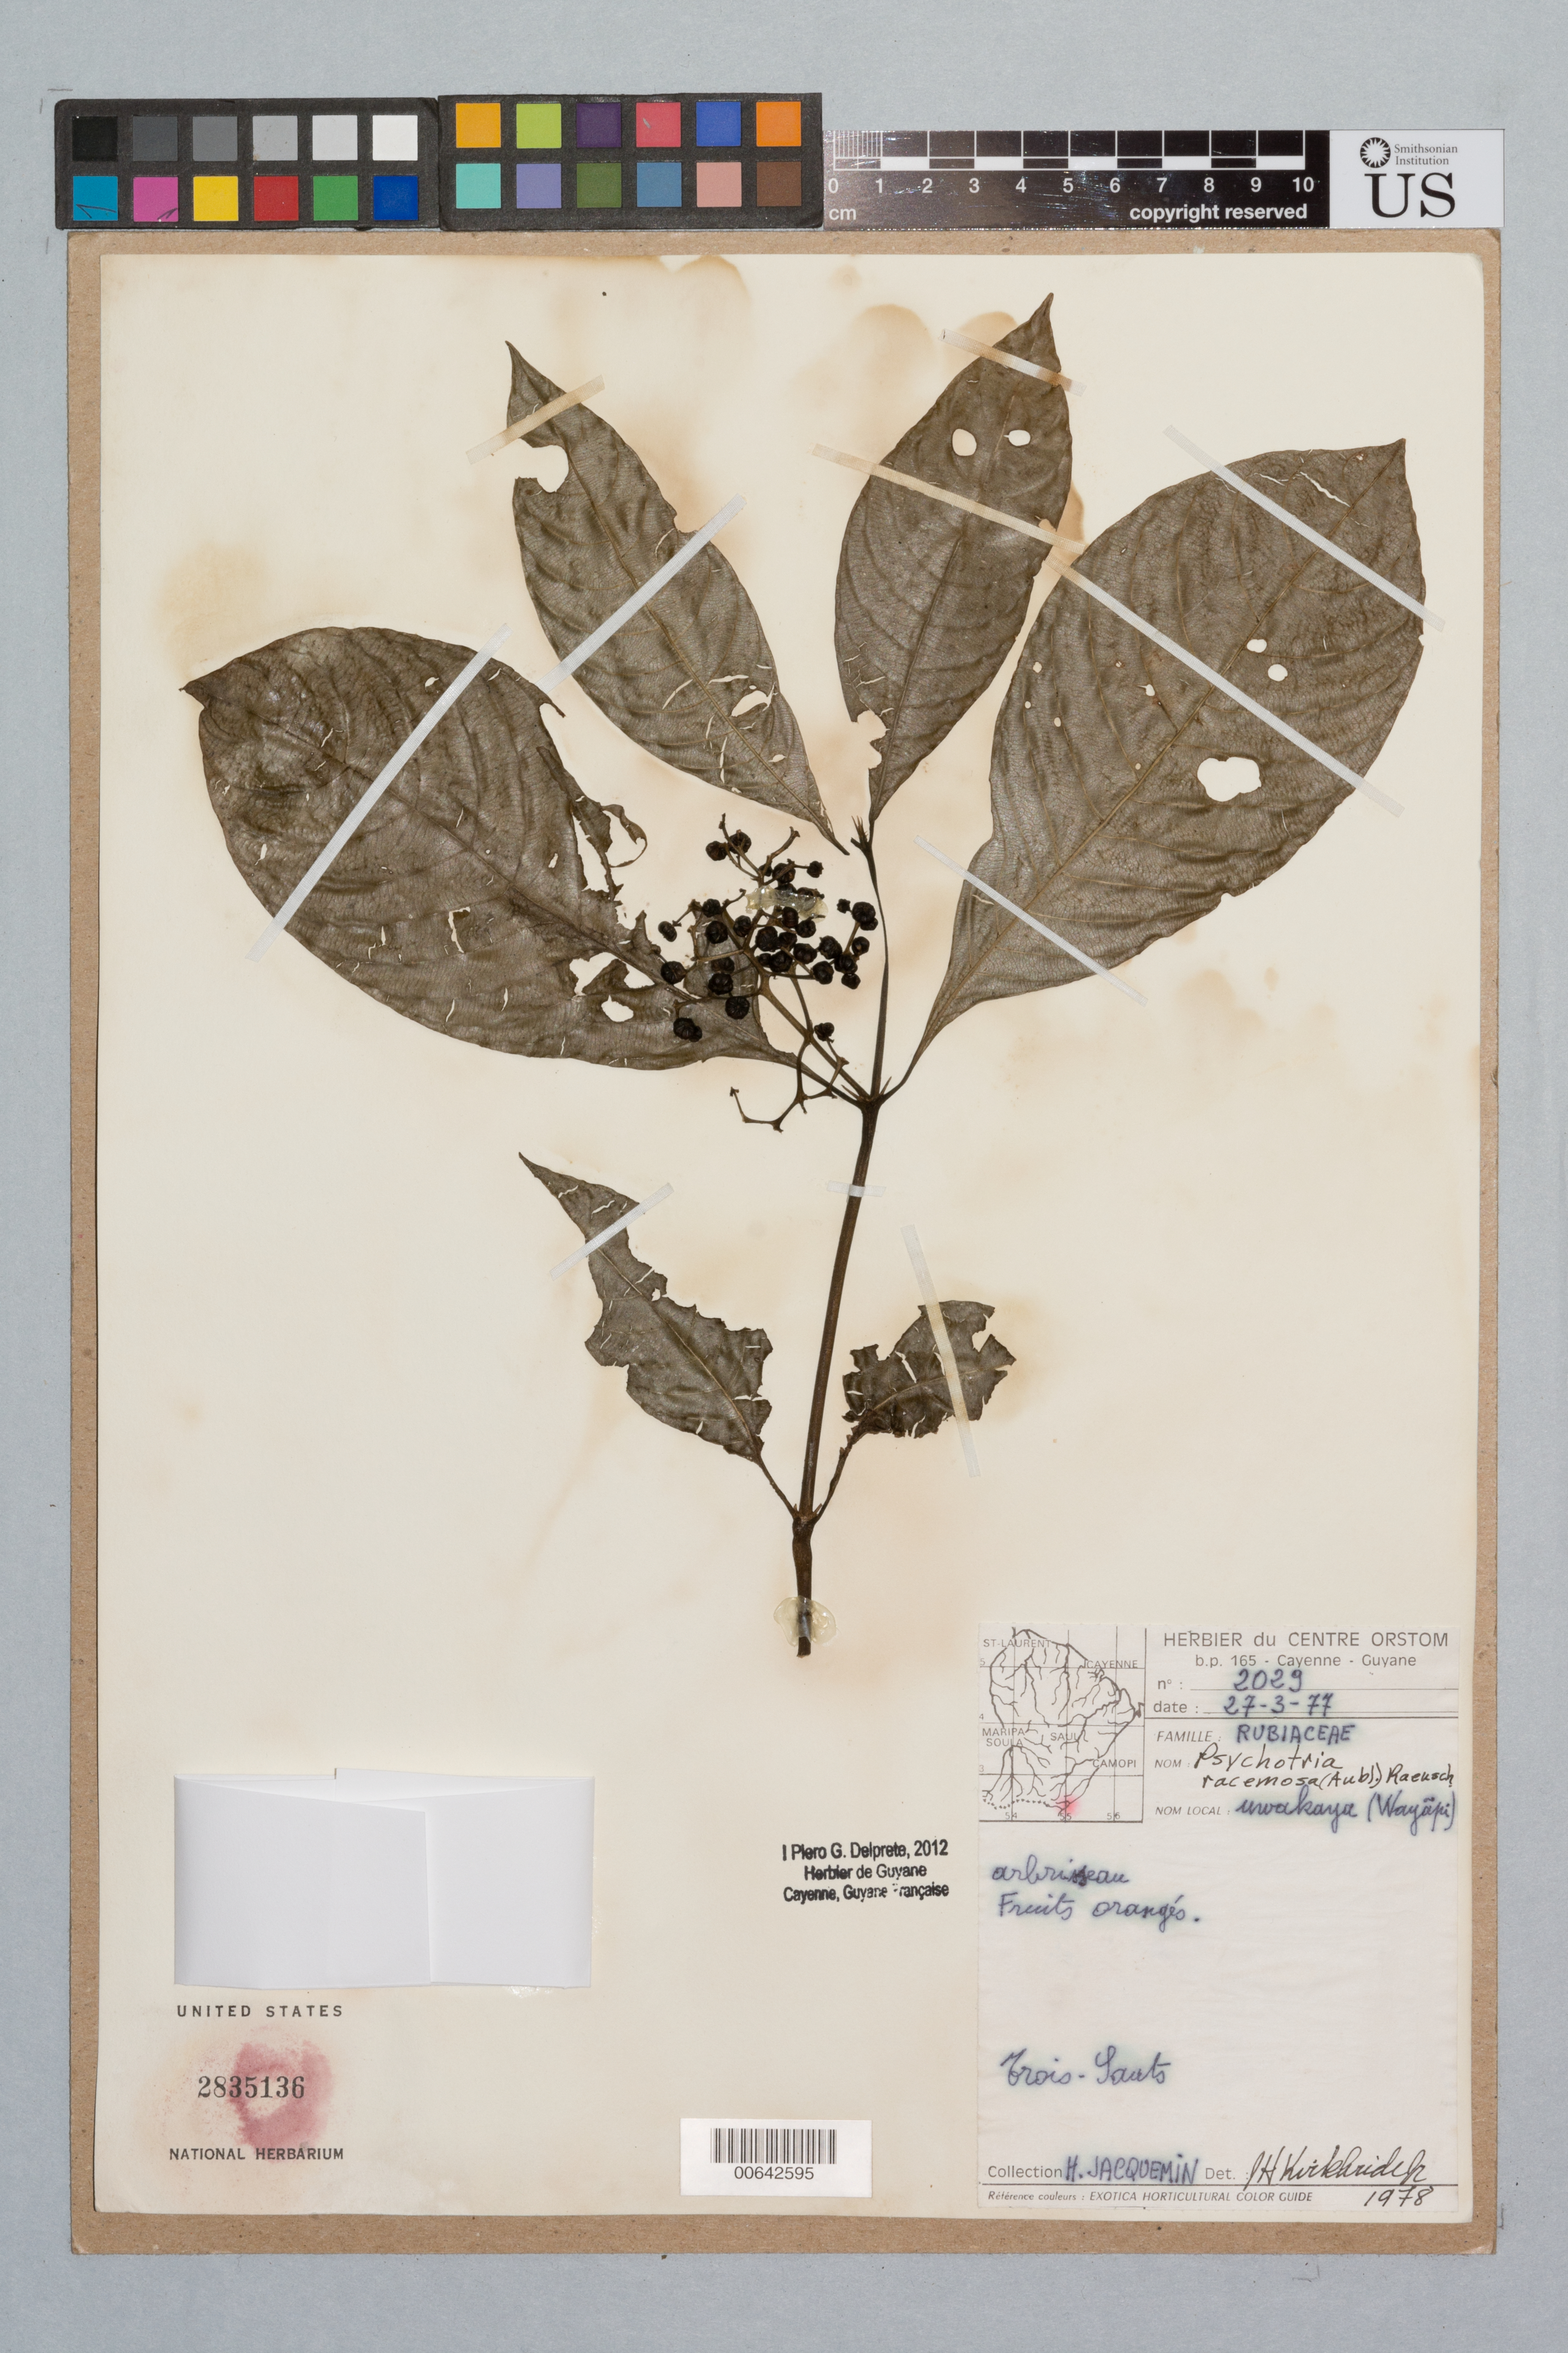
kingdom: Plantae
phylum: Tracheophyta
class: Magnoliopsida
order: Gentianales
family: Rubiaceae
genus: Palicourea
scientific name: Palicourea racemosa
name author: (Aubl.) Borhidi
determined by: Kirkbride, J. H., Jr.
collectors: H. Jacquemin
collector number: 2029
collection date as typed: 27-Mar-77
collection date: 1977-03-27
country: French Guiana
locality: Trois Sauts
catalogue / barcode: US 2835136